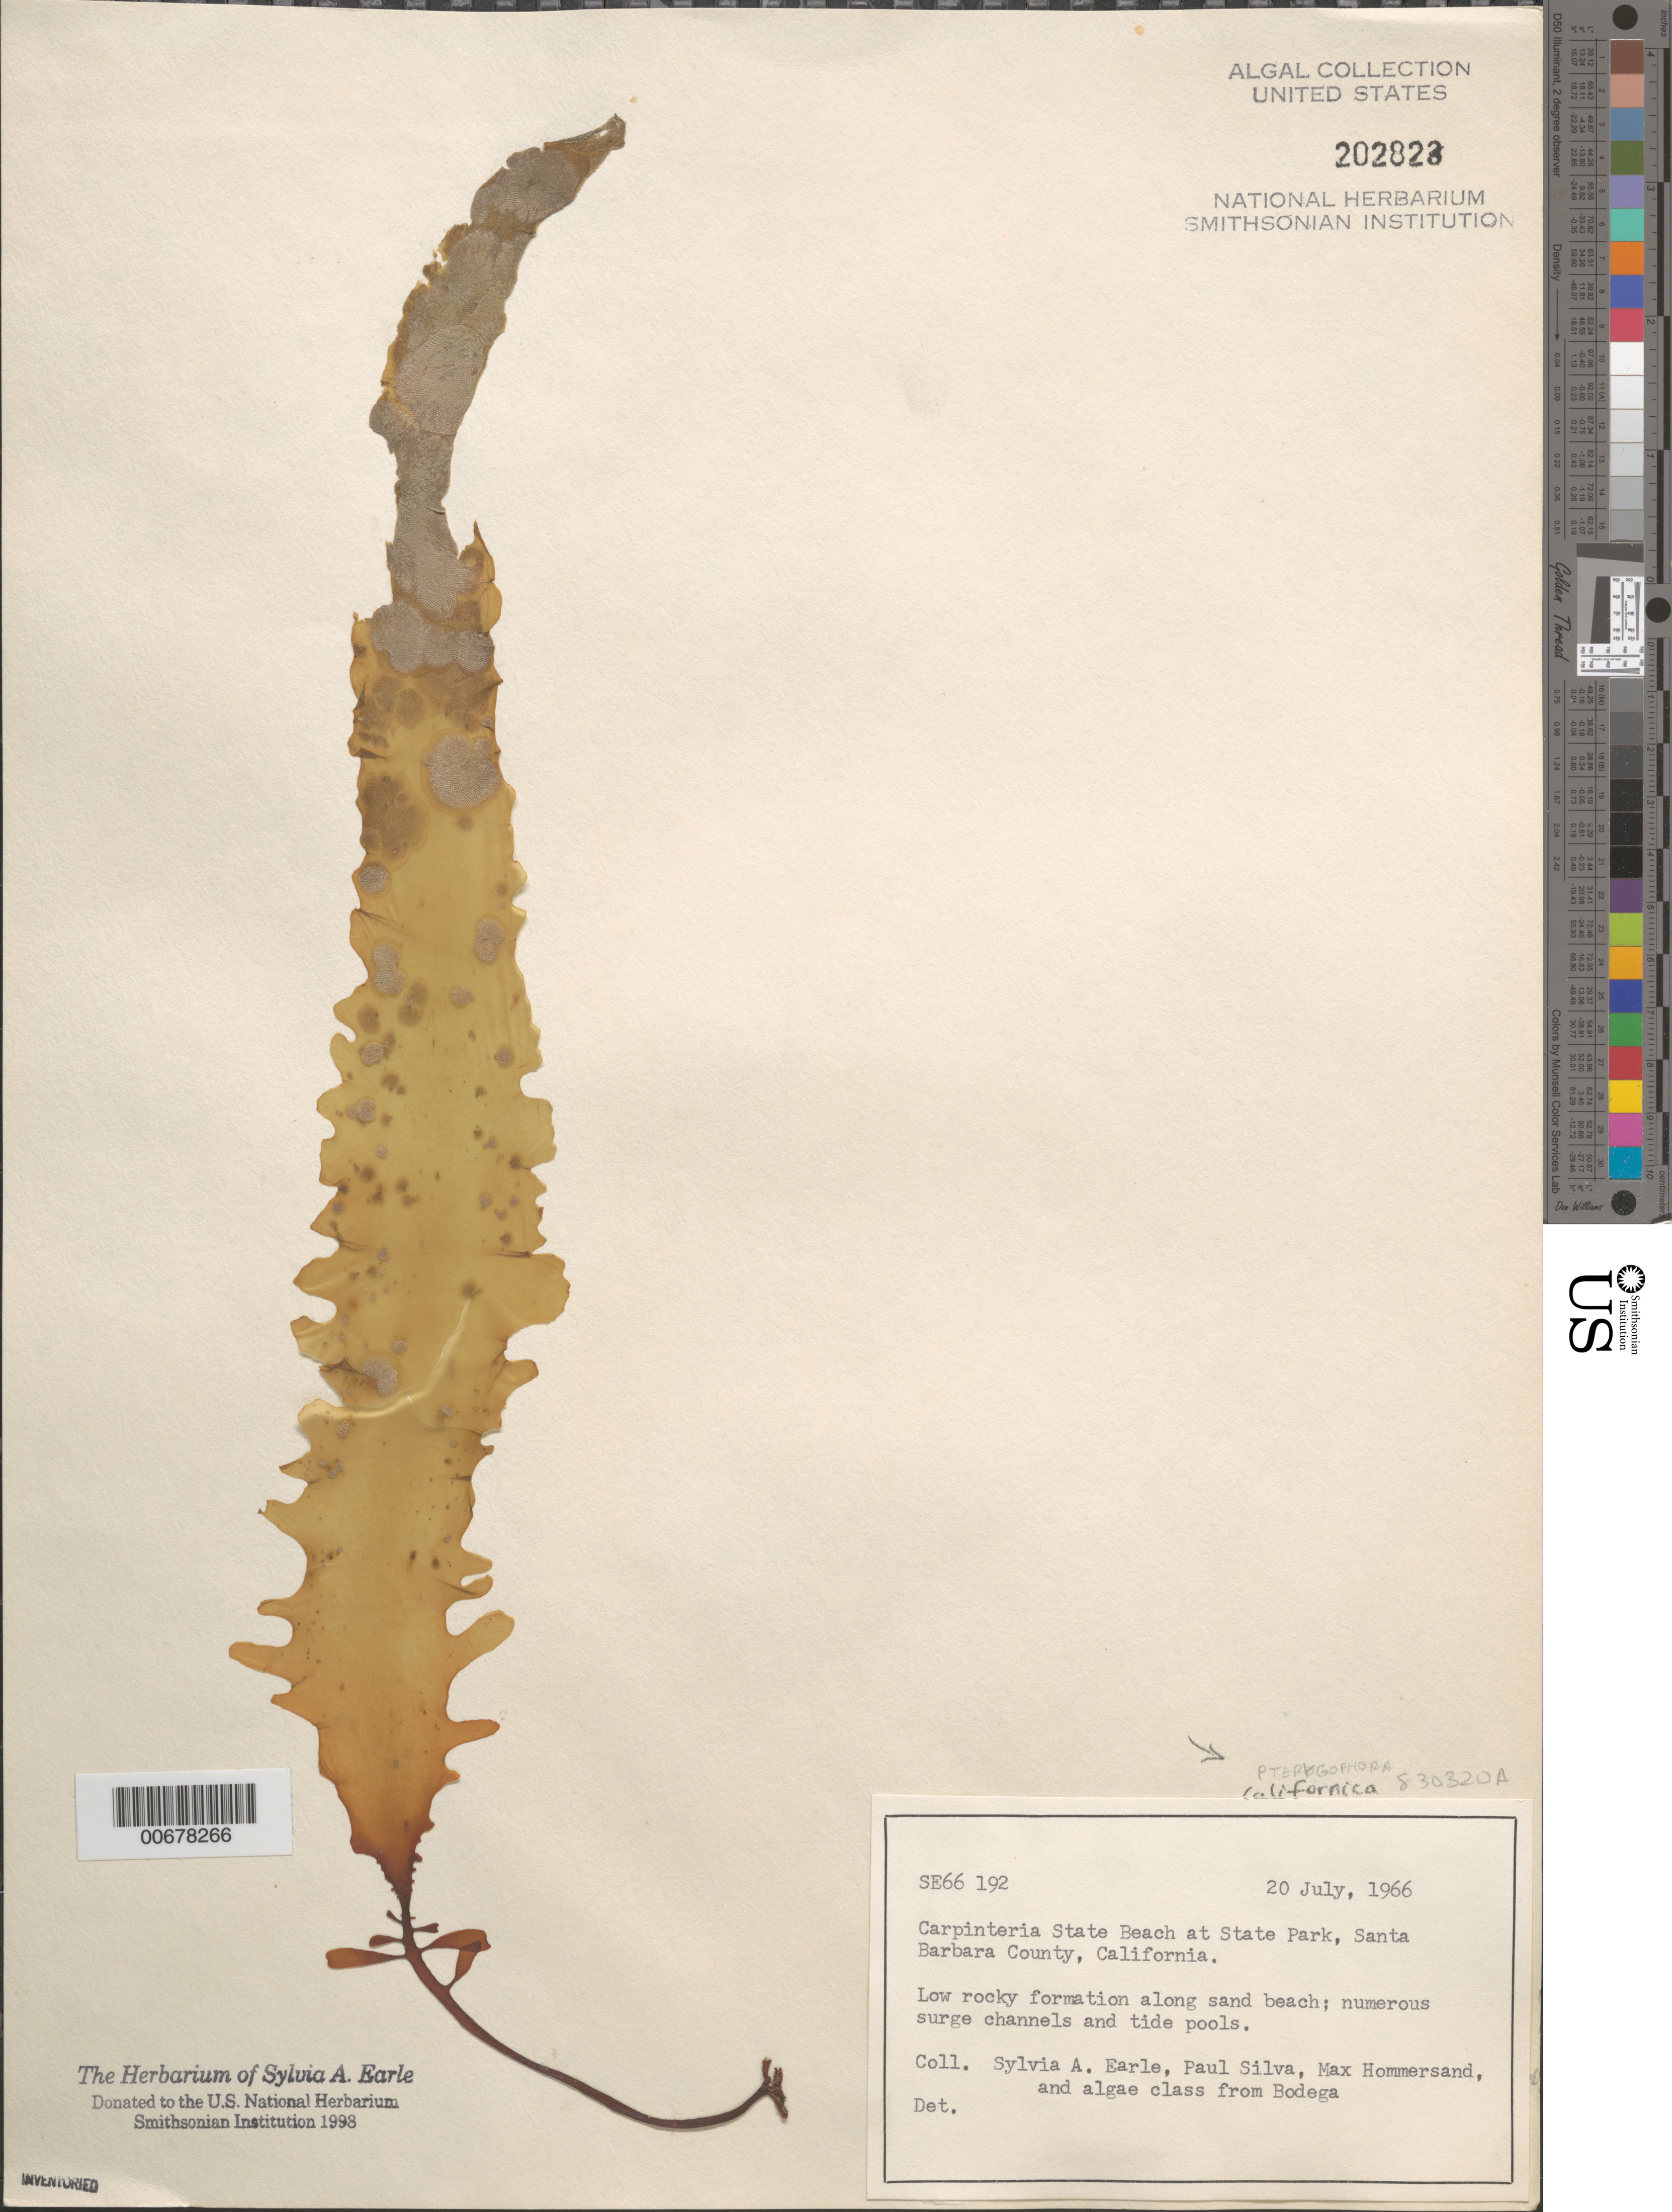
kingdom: Chromista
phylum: Ochrophyta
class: Phaeophyceae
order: Laminariales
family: Alariaceae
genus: Pterygophora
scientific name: Pterygophora californica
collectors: S. A. Earle, P. C. Silva, M. H. Hommersand & Bodega Algae Class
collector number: SE 66192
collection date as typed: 20 Jul 1966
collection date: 1966-07-20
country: United States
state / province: California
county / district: Santa Barbara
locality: Carpinteria State Beach, State Park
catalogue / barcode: US 202823